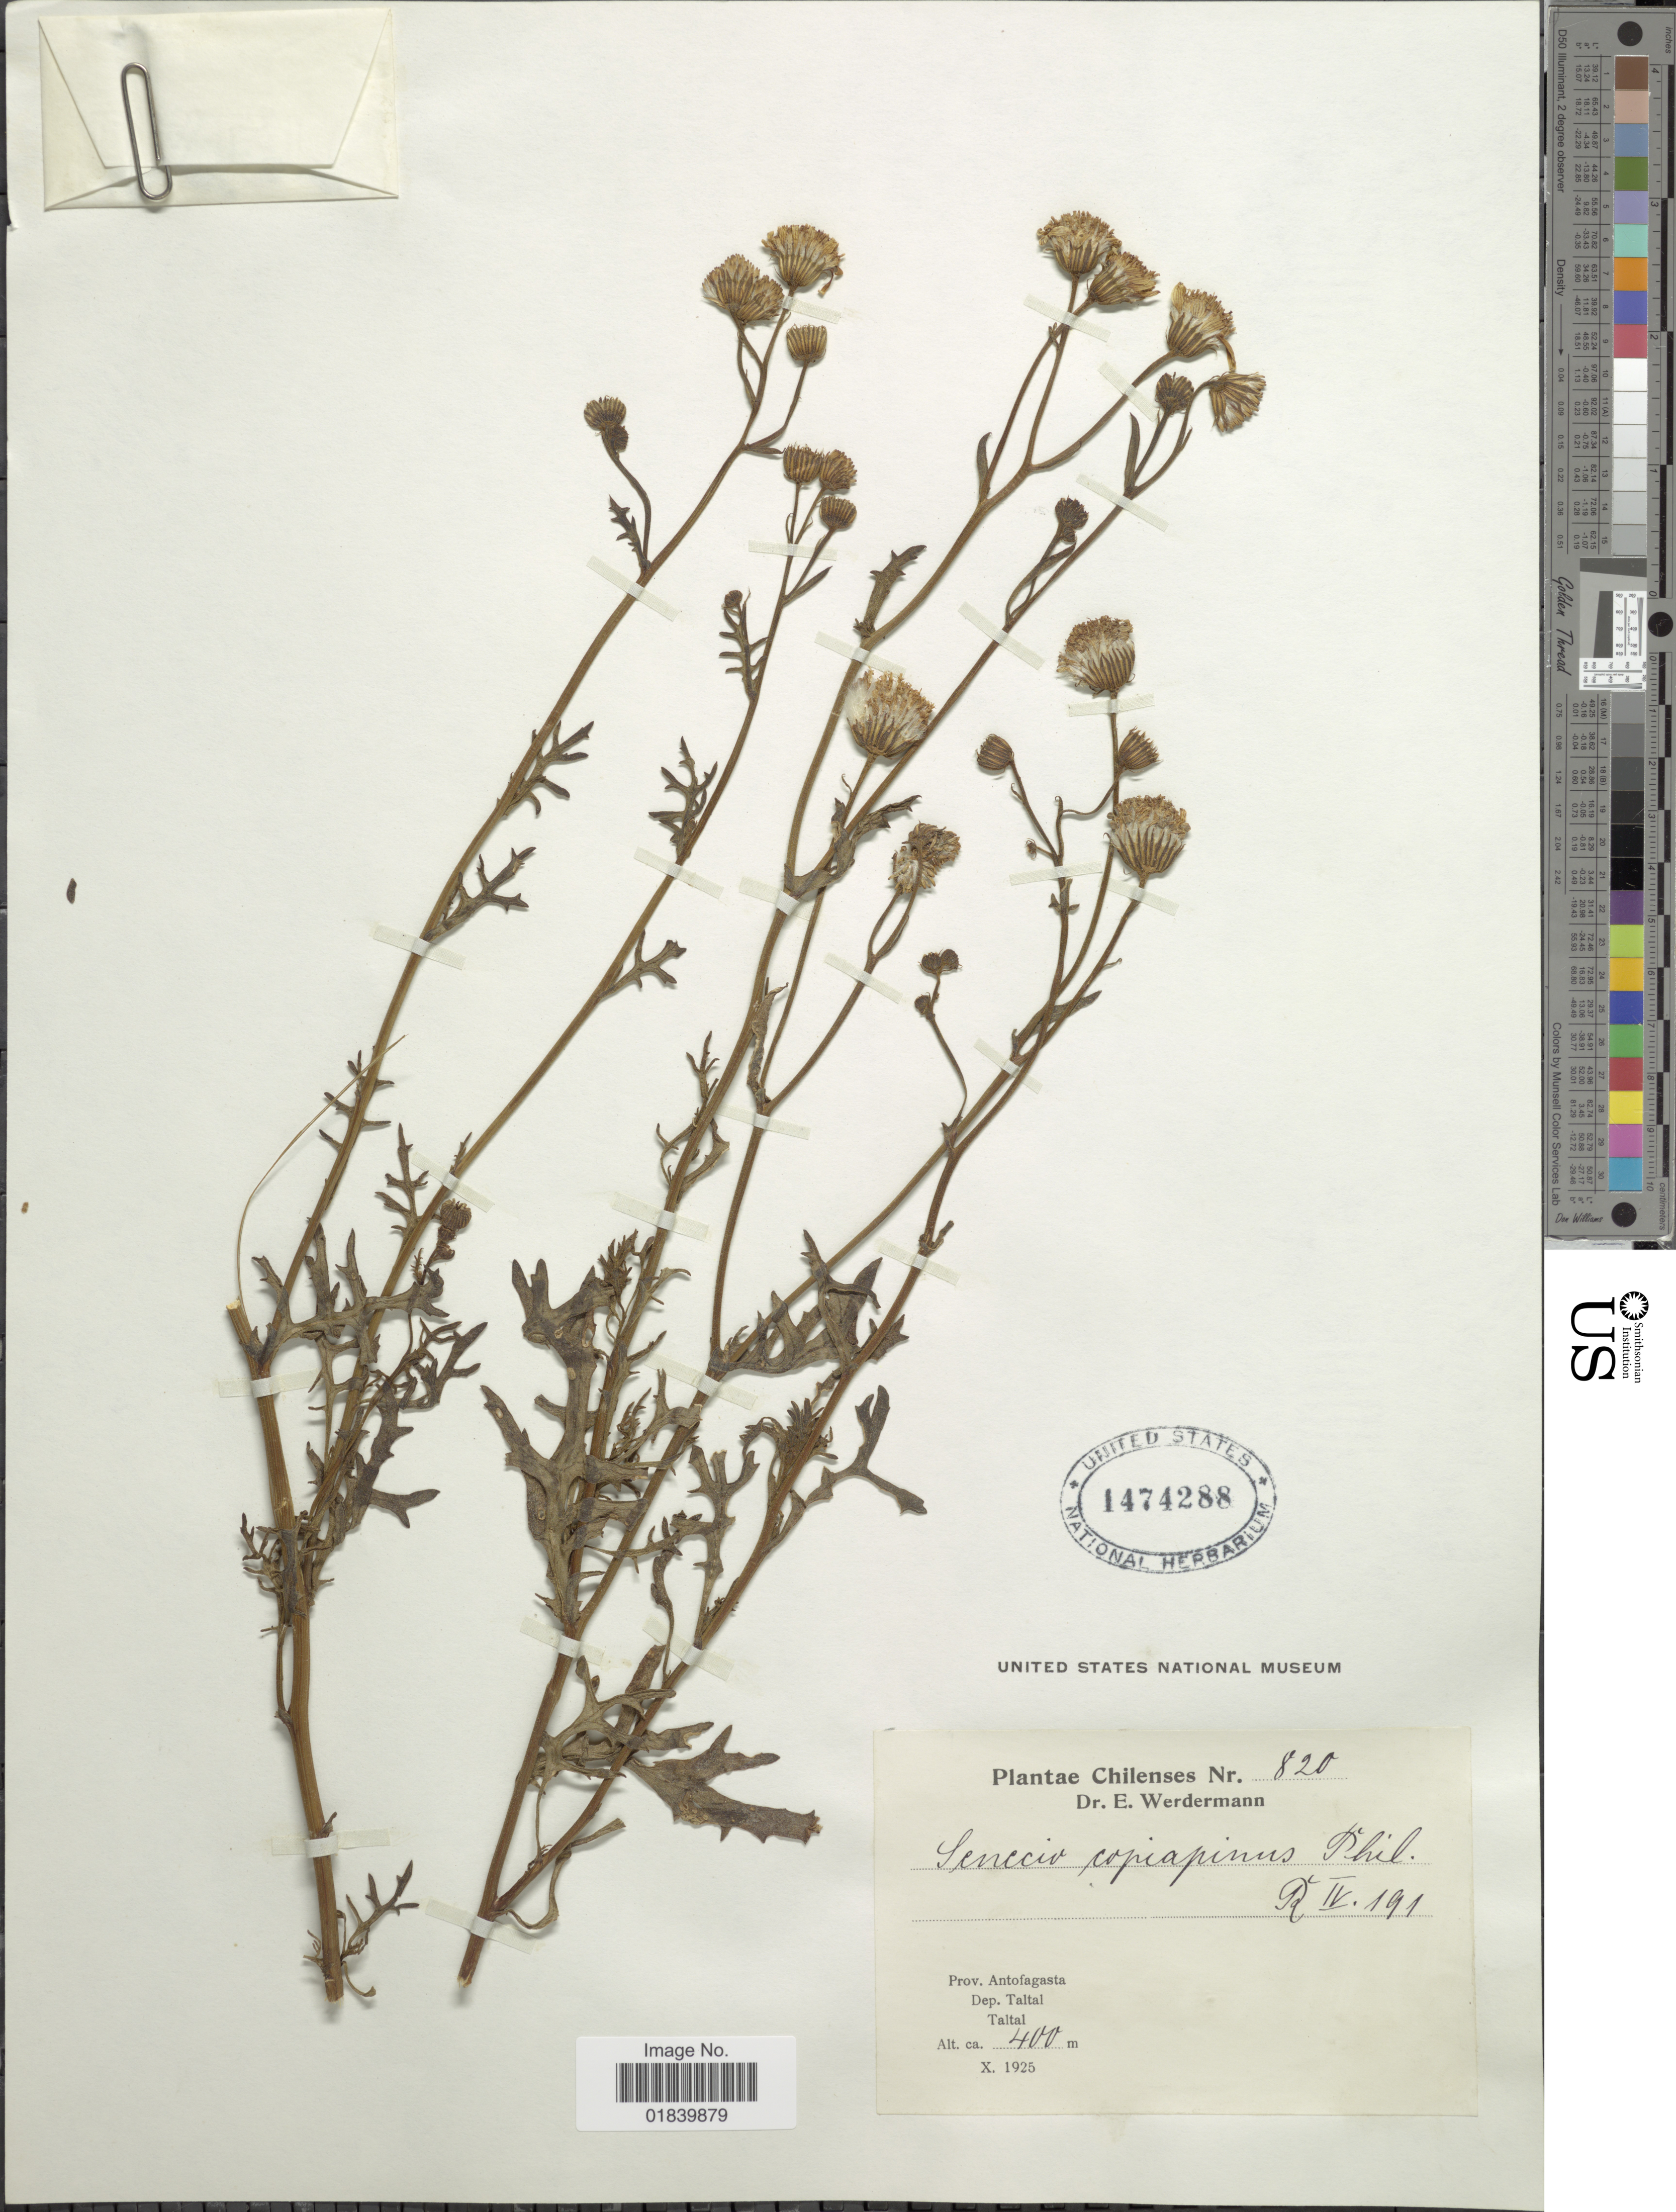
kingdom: Plantae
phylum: Tracheophyta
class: Magnoliopsida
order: Asterales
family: Asteraceae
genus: Senecio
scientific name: Senecio cachinalensis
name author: Phil.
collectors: E. Werdermann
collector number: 820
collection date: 1925-10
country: Chile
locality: Chilenses, Prov. Antofagasta, Dep. Taltal, Taltal.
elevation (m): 400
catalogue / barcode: US 1474288